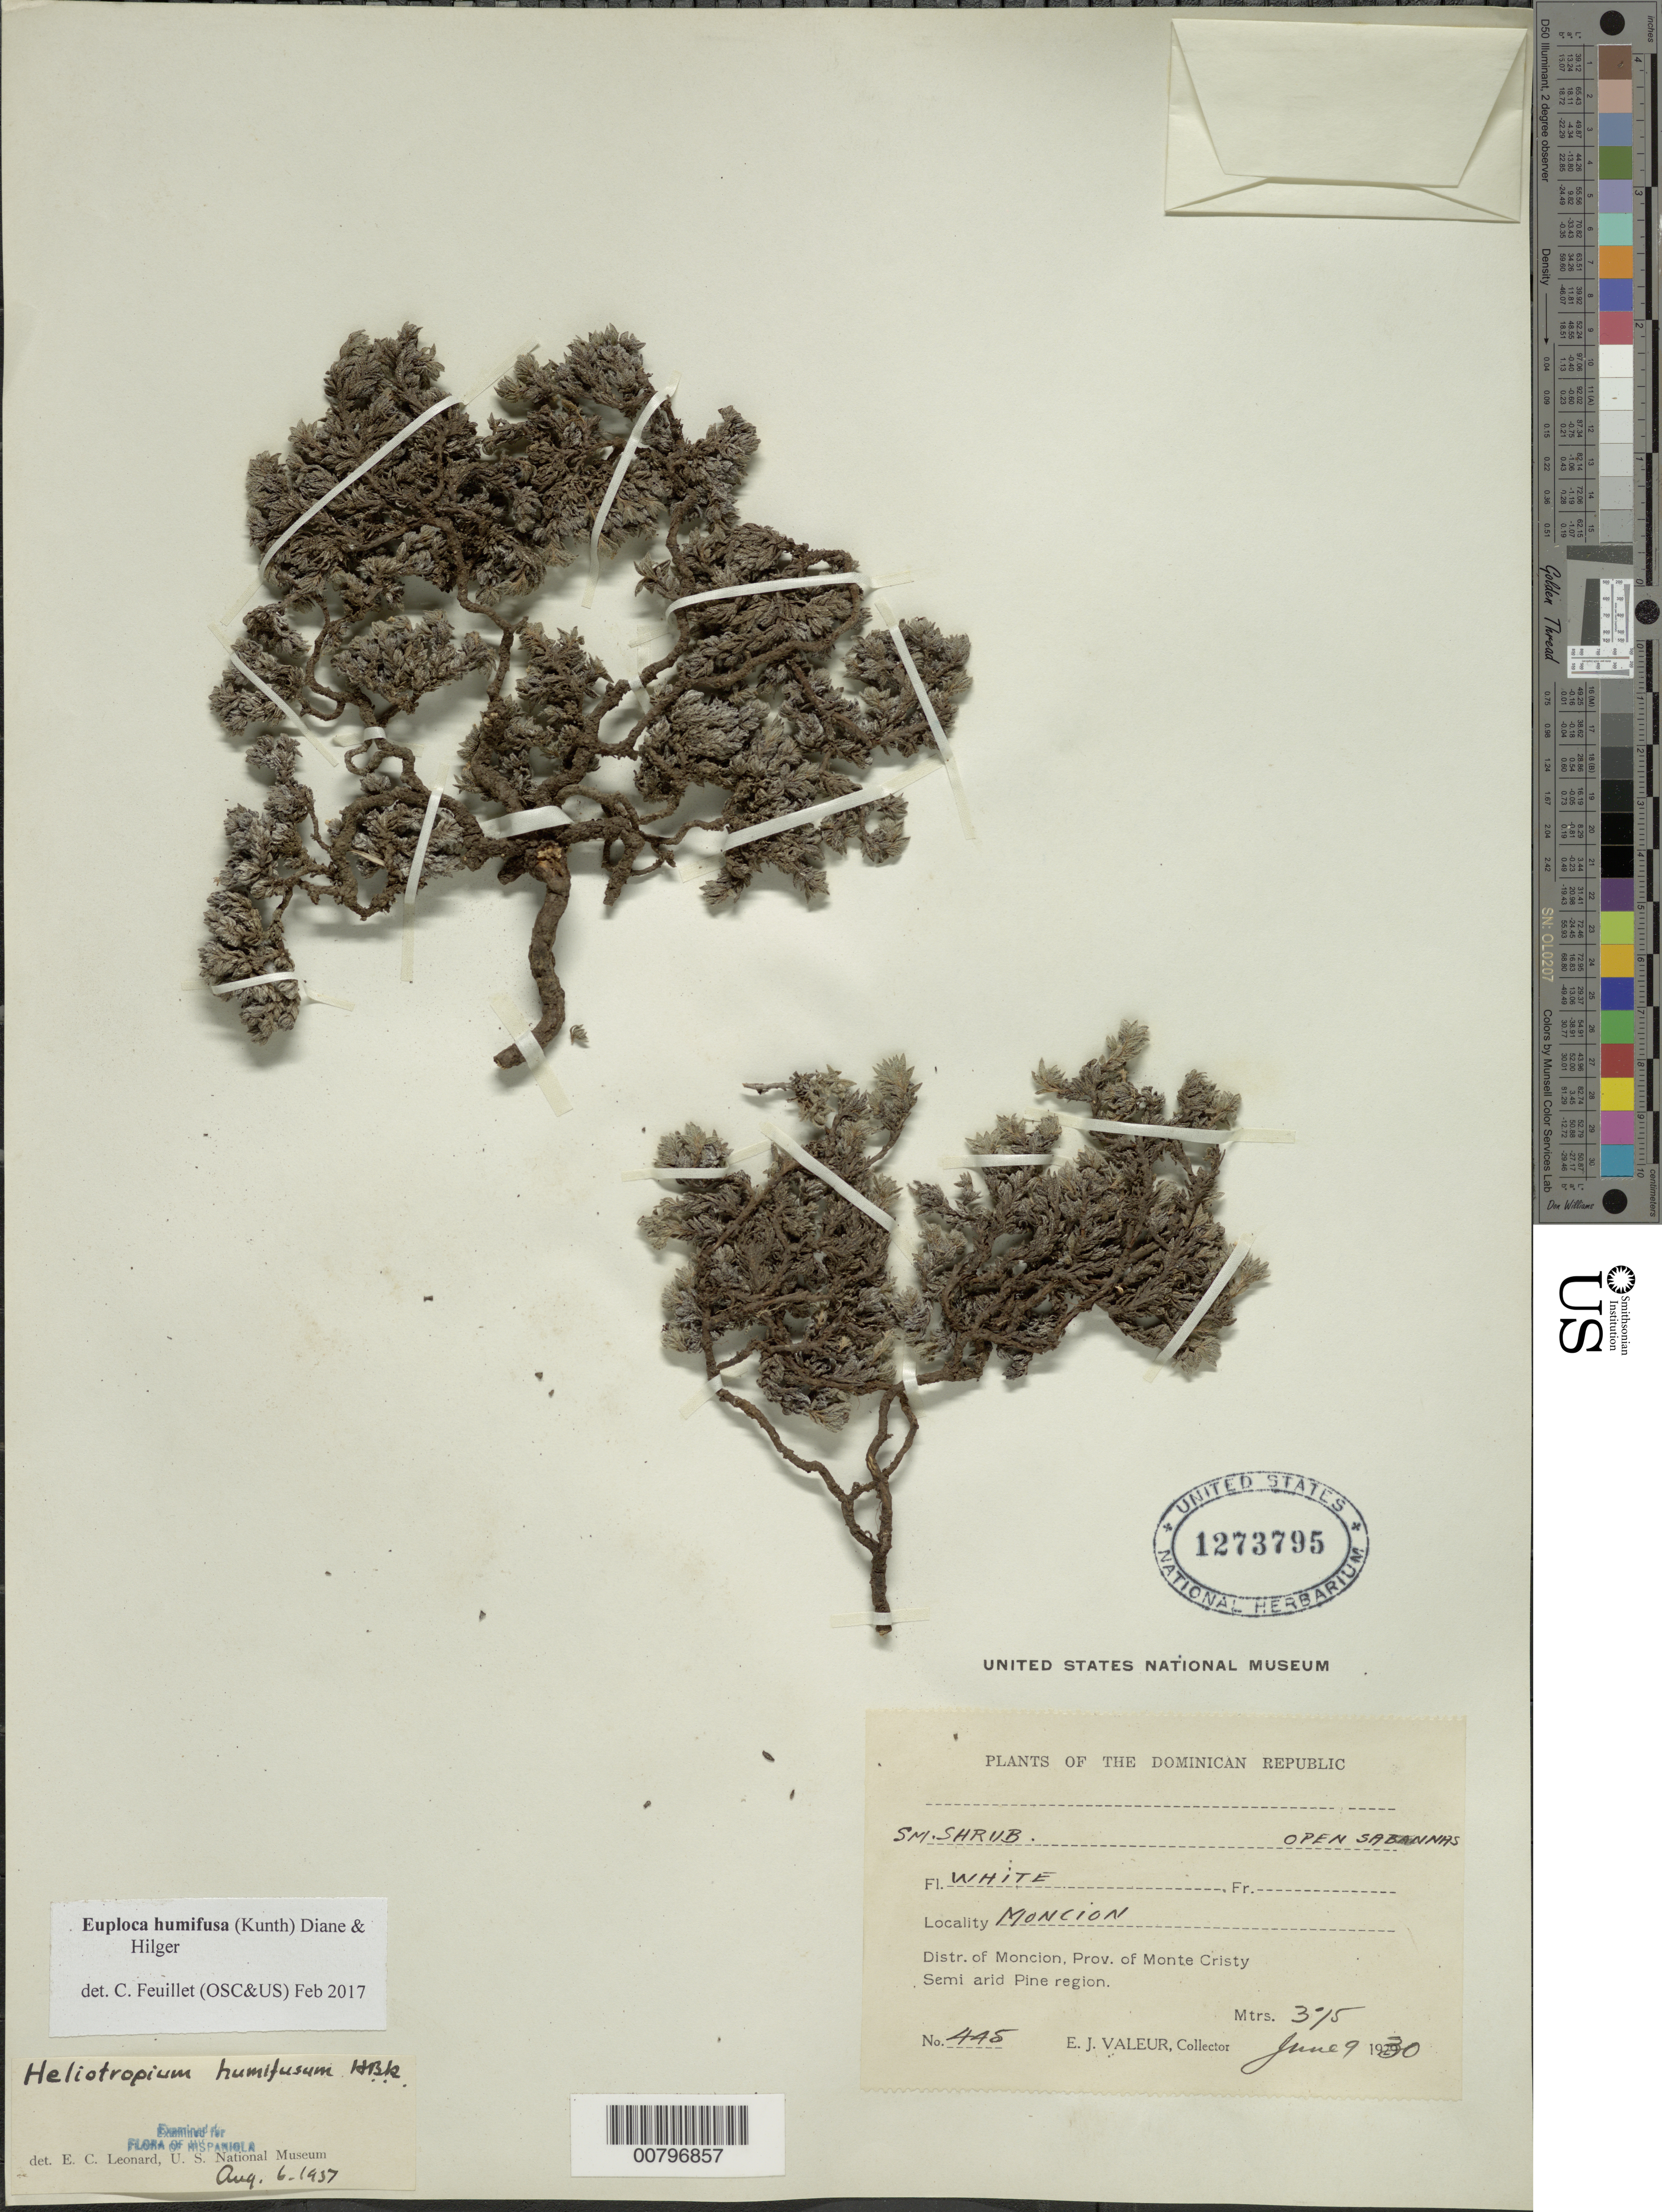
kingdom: Plantae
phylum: Tracheophyta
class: Magnoliopsida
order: Boraginales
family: Heliotropiaceae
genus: Euploca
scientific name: Euploca humifusa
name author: (Kunth) Diane & Hilger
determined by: Feuillet, C.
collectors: E. Valeur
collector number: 445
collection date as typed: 09 Jun 1930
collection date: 1930-06-09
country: Dominican Republic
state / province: Monte Cristi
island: Hispaniola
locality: Moncion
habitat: Open savannas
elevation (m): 375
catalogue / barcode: US 1273795